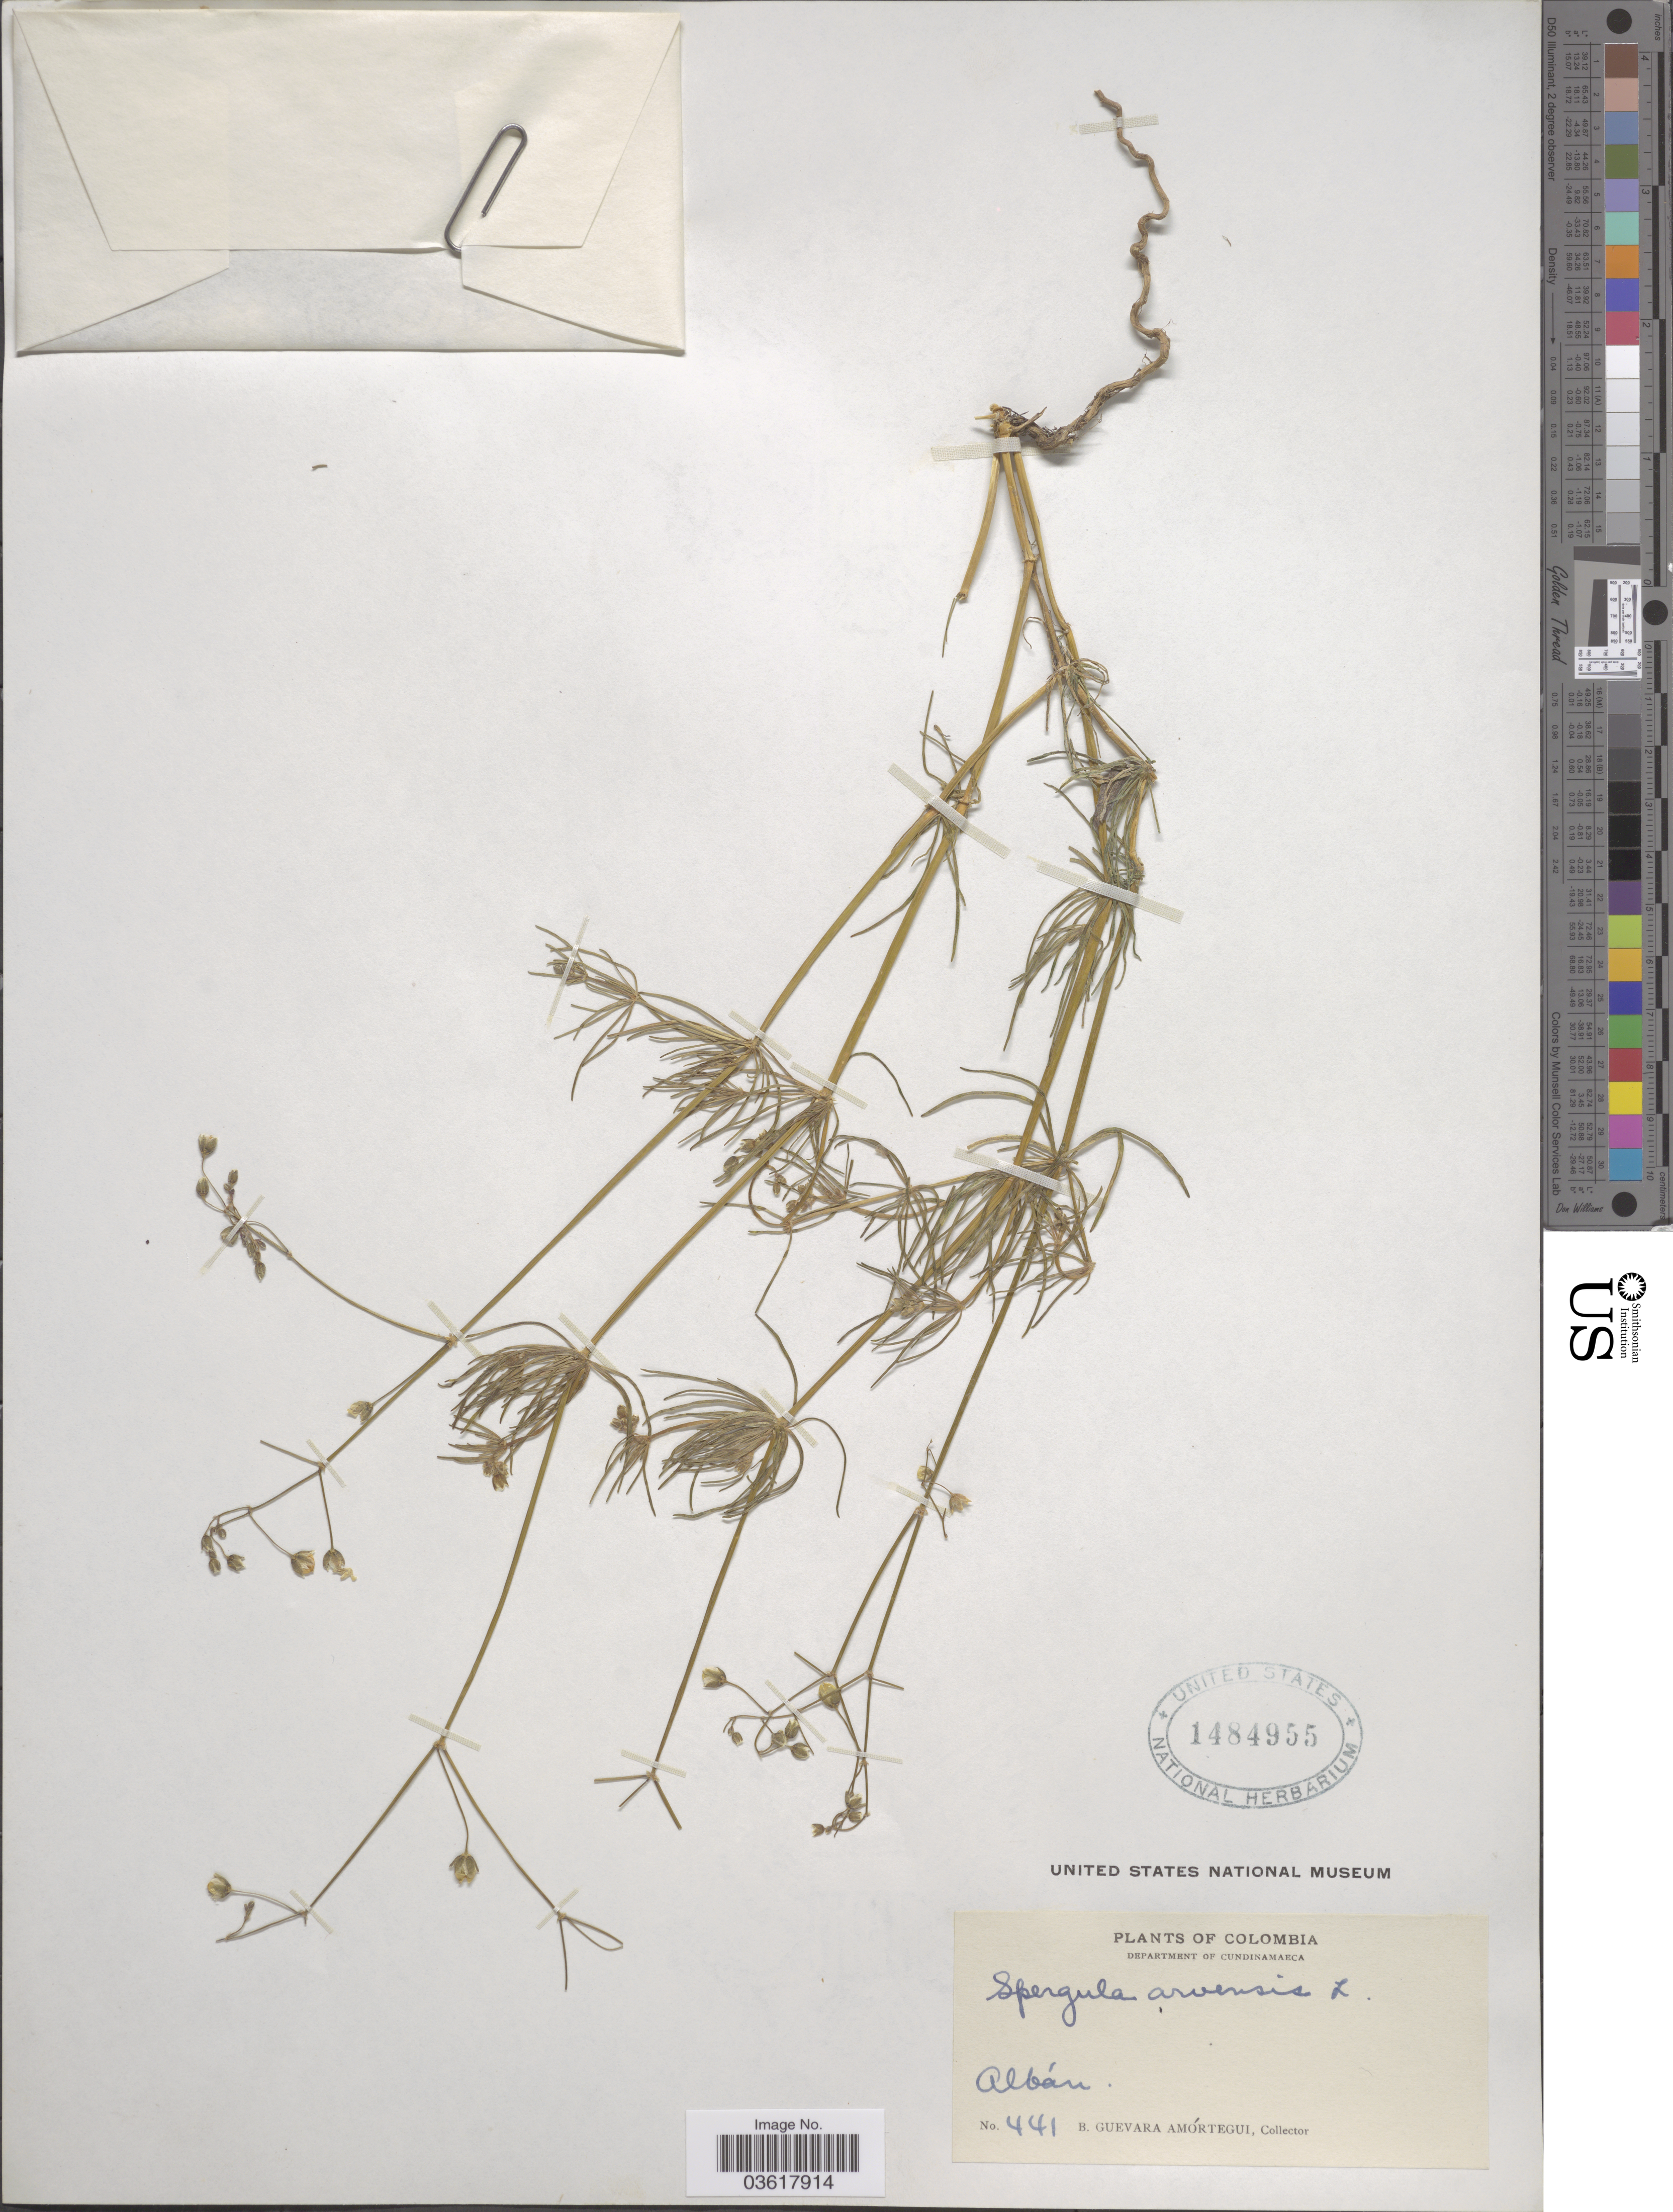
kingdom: Plantae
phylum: Tracheophyta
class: Magnoliopsida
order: Caryophyllales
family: Caryophyllaceae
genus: Spergula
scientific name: Spergula arvensis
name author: L.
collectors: B. Guevara Amortegui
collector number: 441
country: Colombia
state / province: Cundinamarca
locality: Department of Cundinamarca. Albán.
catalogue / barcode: US 1484955